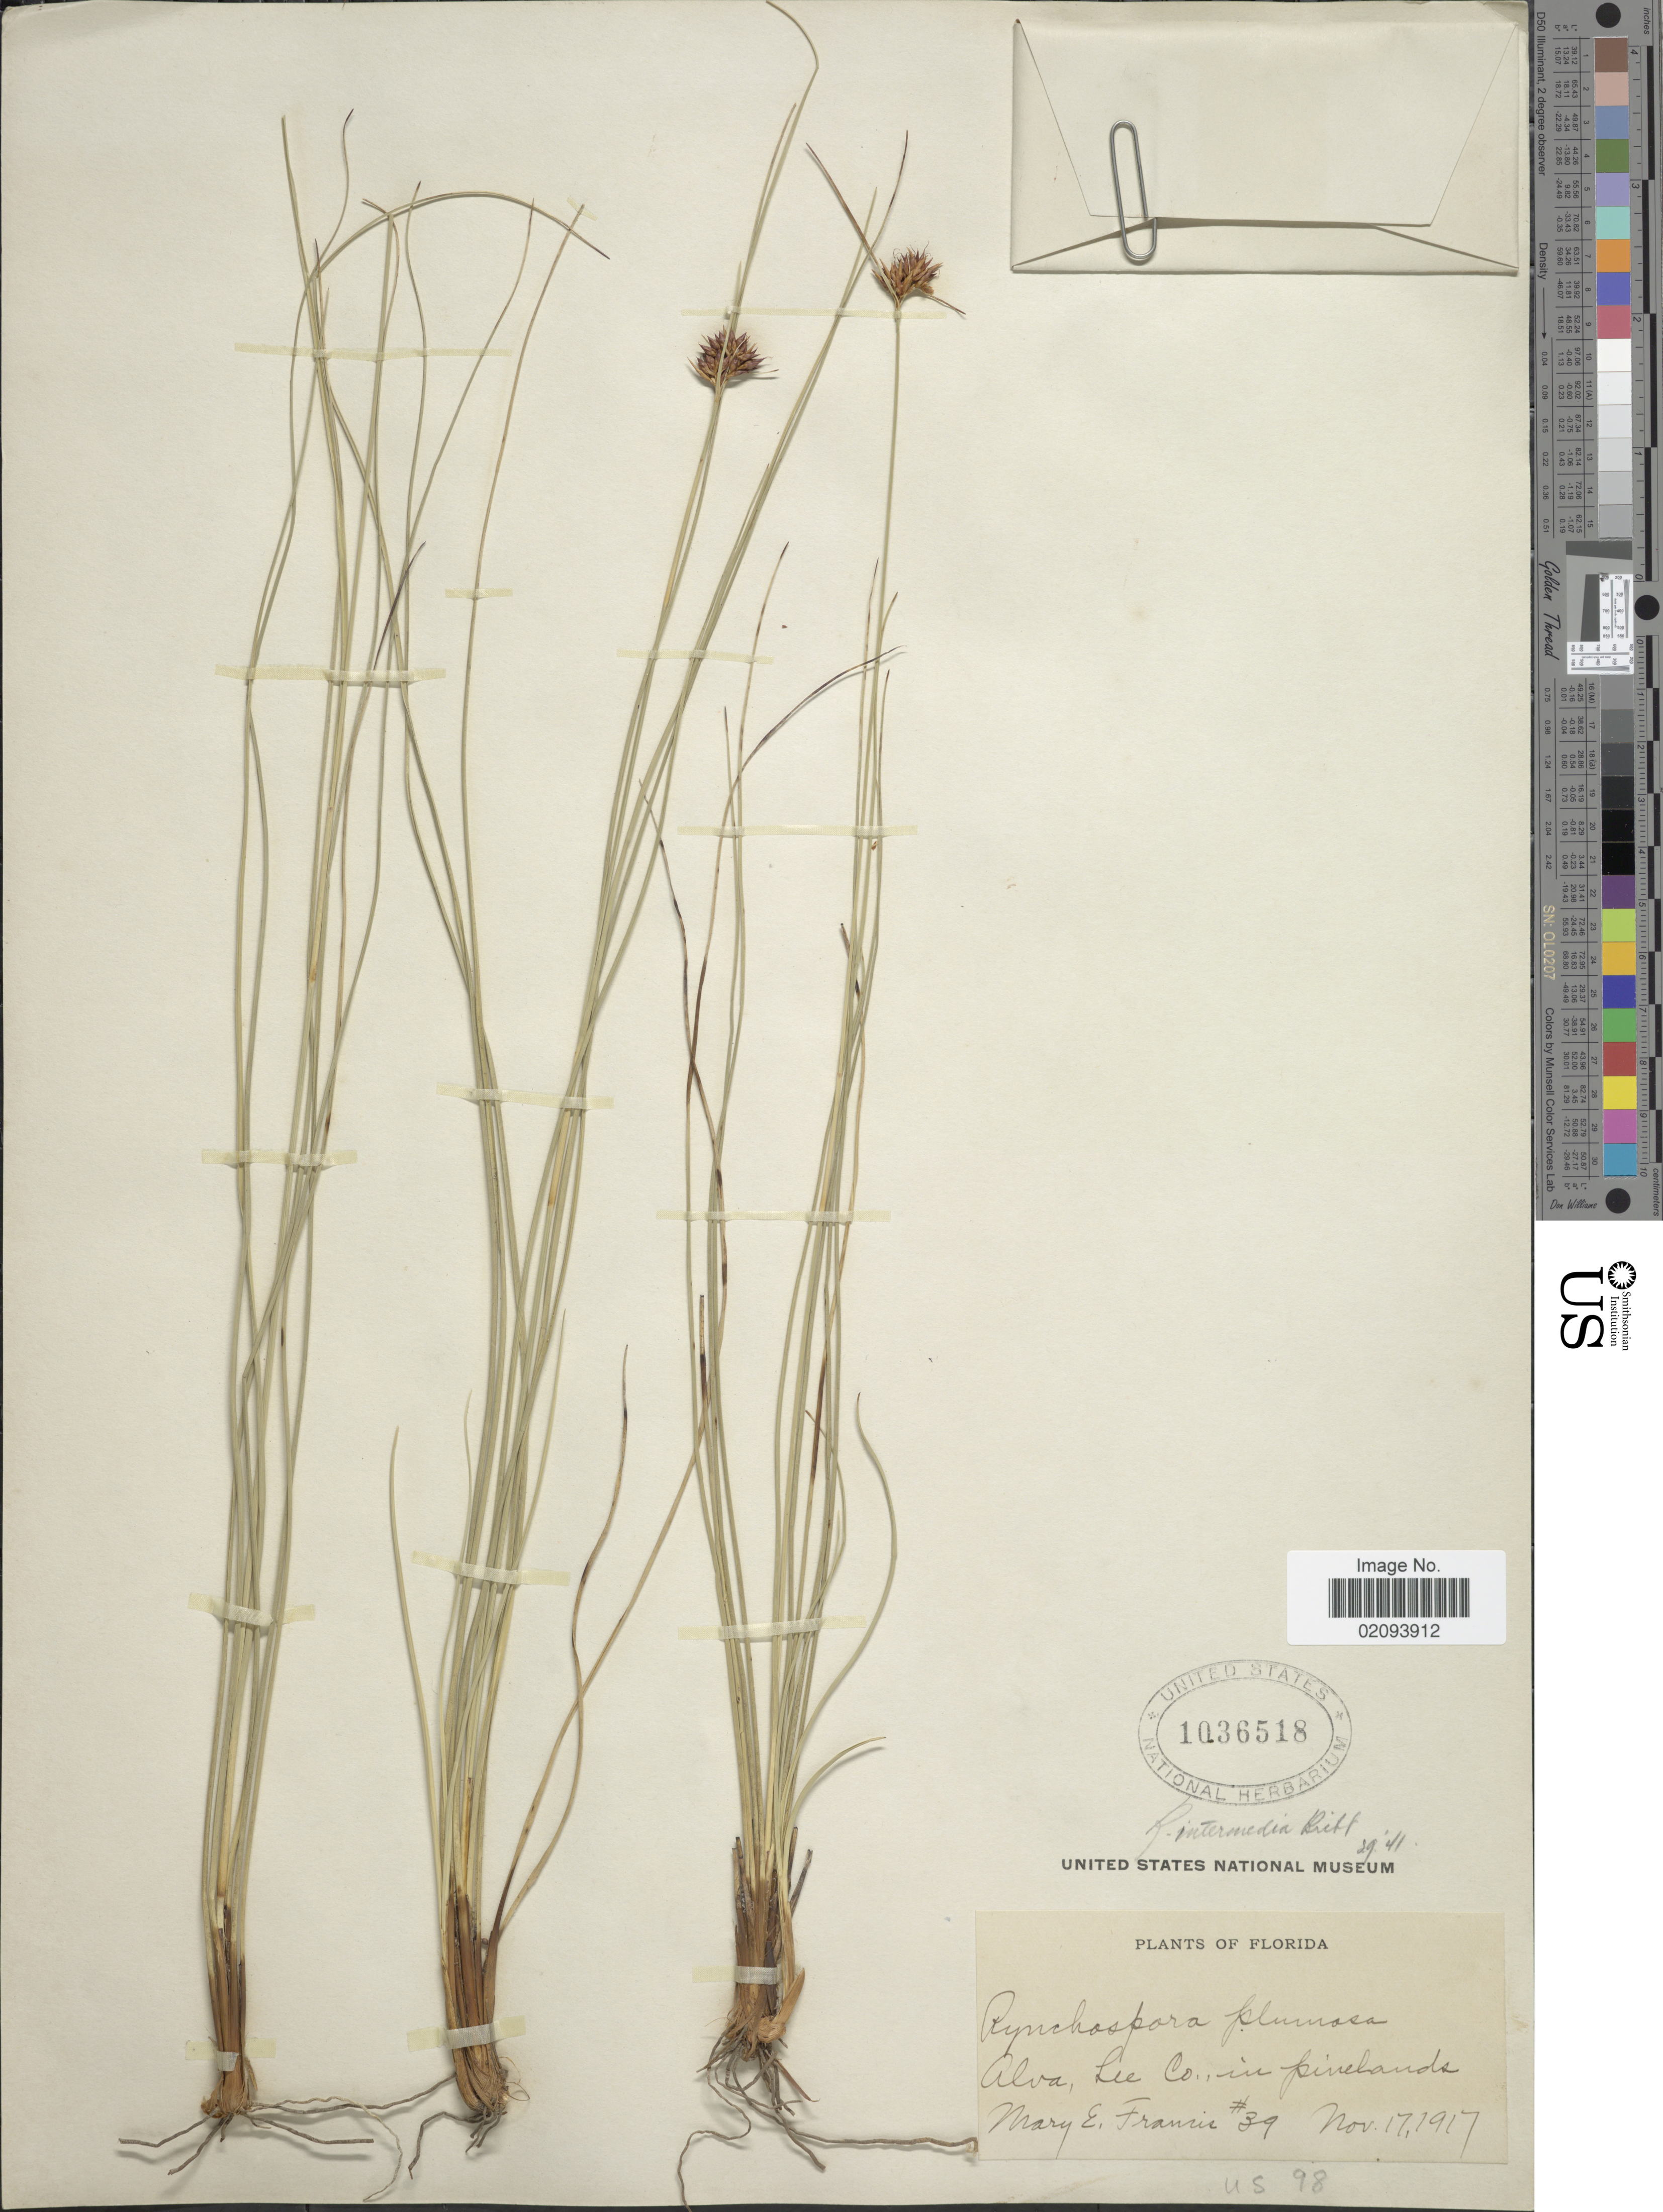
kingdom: Plantae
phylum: Tracheophyta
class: Liliopsida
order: Poales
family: Cyperaceae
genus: Rhynchospora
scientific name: Rhynchospora intermedia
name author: (Chapm.) Britton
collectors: M. E. Francis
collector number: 39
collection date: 1917-11-17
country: United States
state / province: Florida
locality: Alva, Lee Co., in pinelands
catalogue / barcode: US 1036518